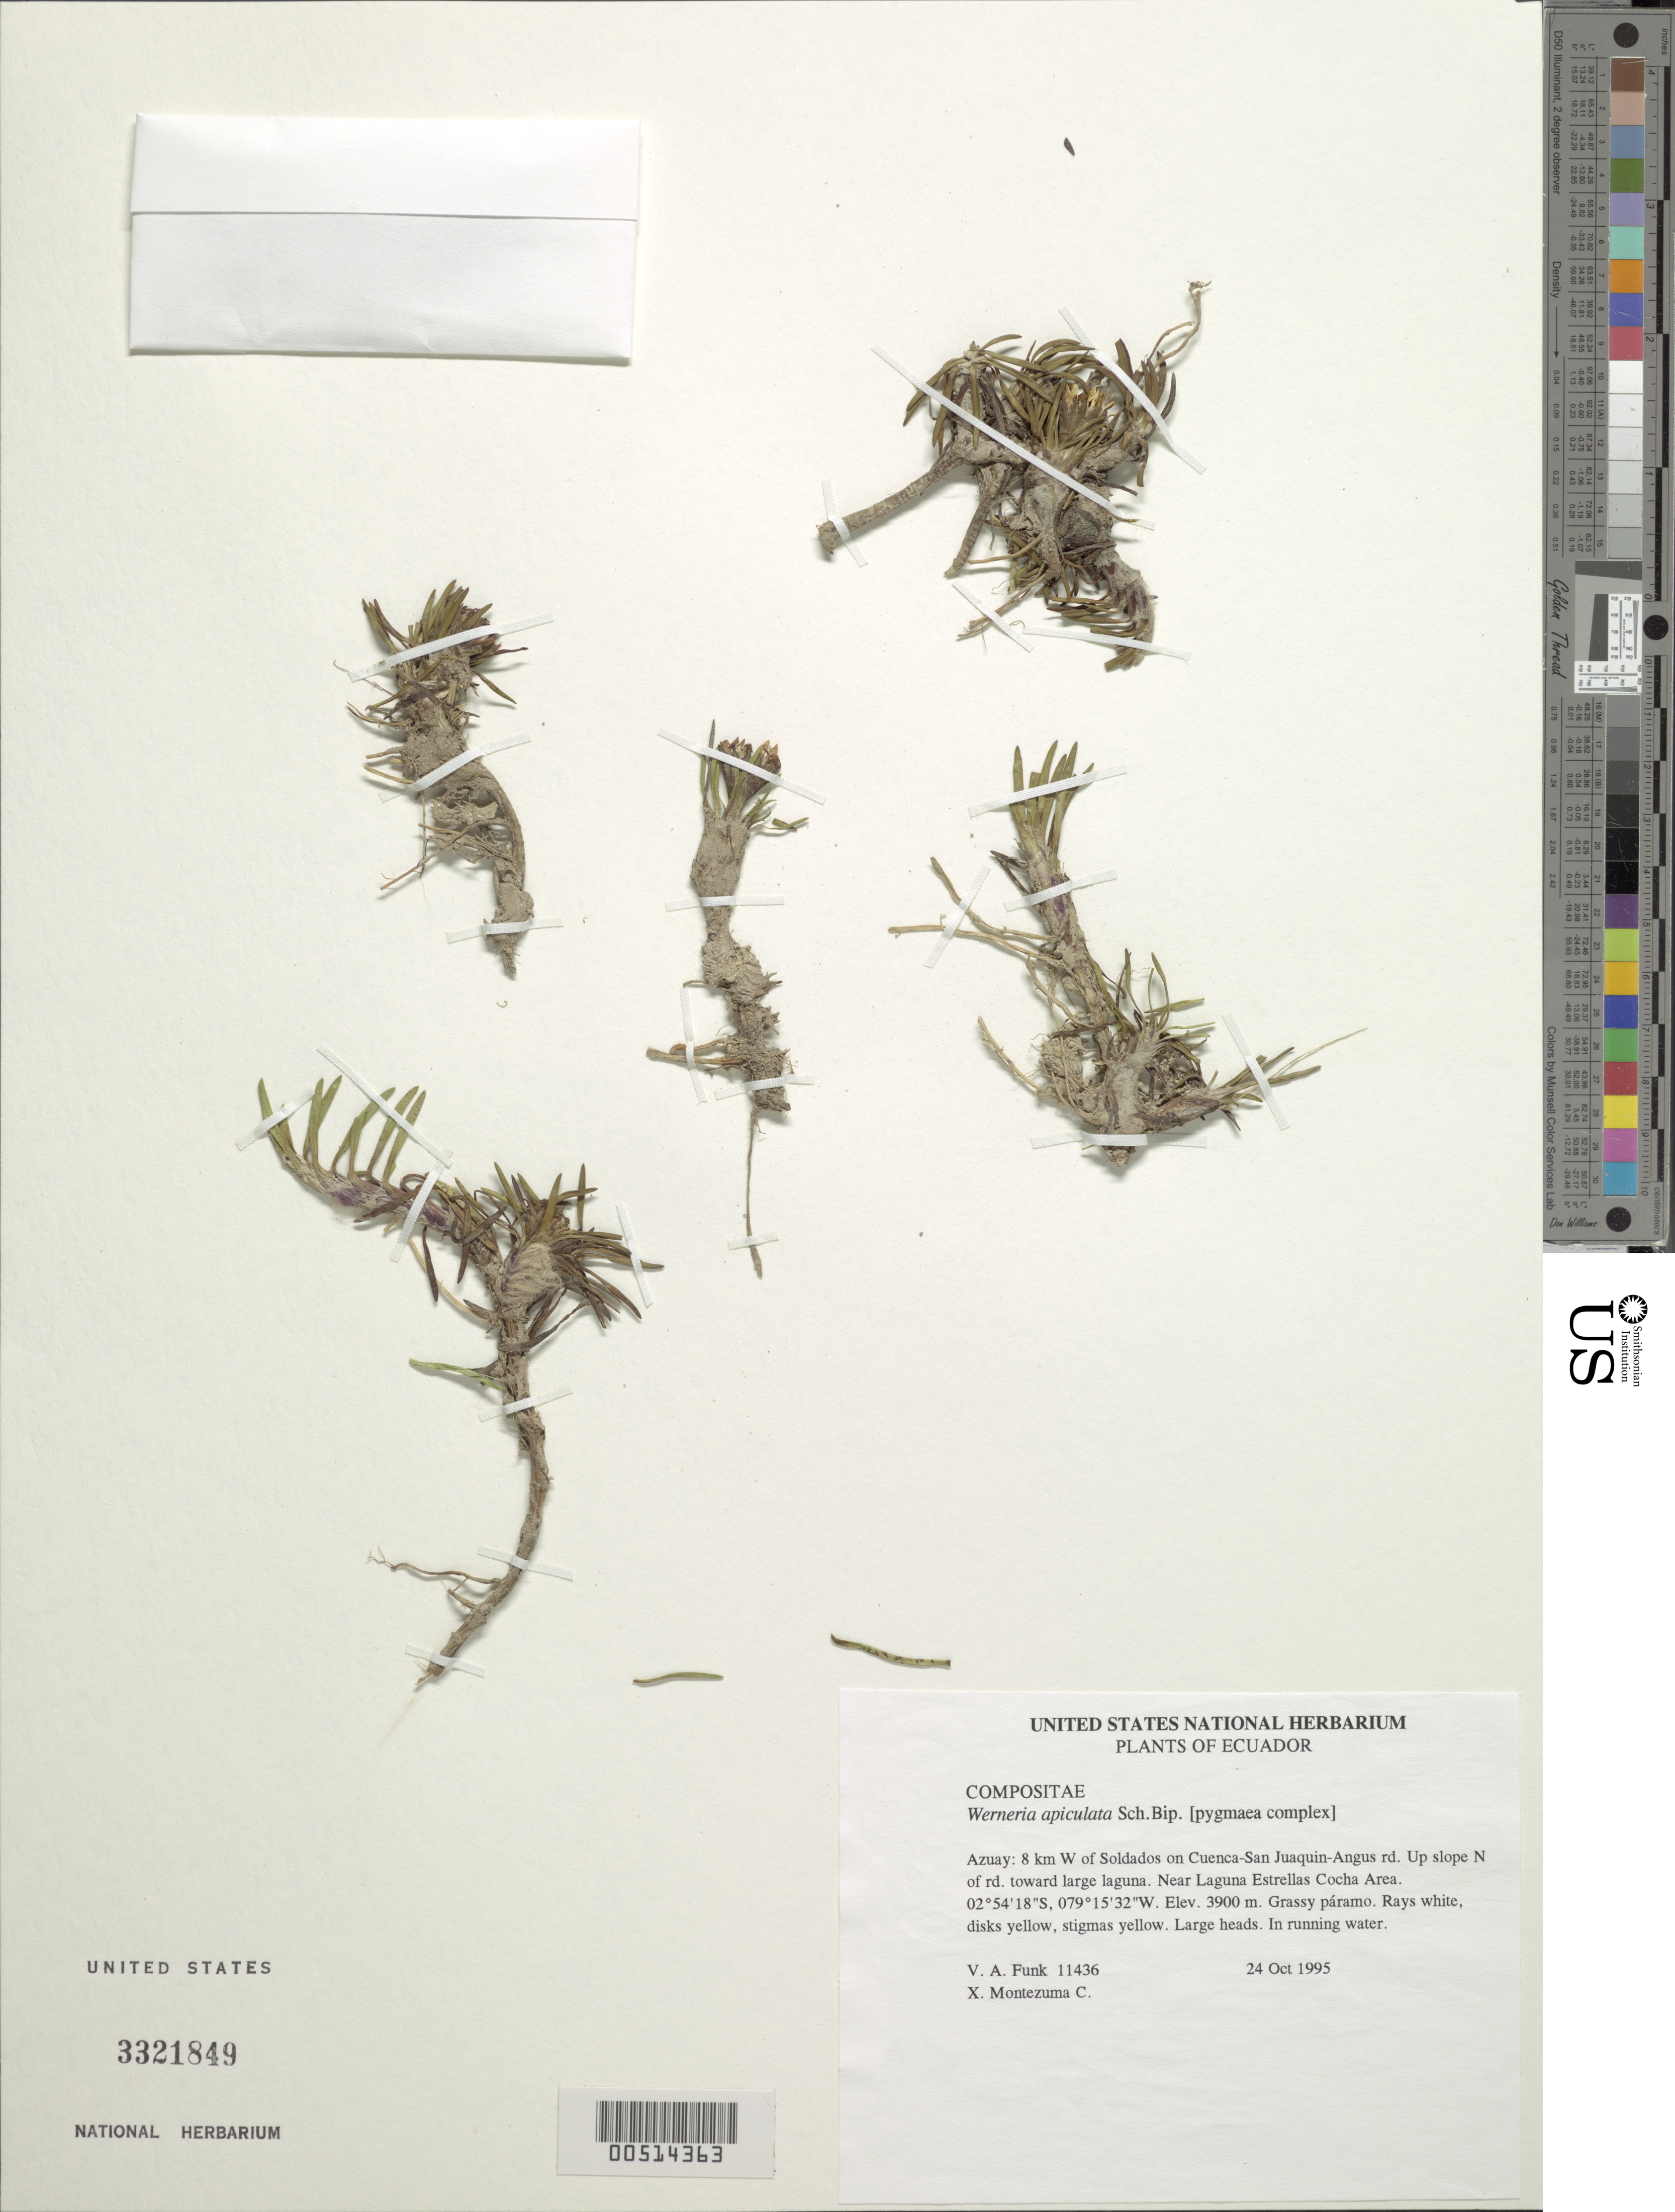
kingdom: Plantae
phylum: Tracheophyta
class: Magnoliopsida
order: Asterales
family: Asteraceae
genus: Werneria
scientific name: Werneria pygmaea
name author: Gillies ex Hook. & Arn.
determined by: Calvo, Joel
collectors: V. Funk & X. Montezuma C.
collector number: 11436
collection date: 1995-10-24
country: Ecuador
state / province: Azuay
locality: Soldados, 8 km W of, on Cuenca-San Juaquin-Angus rd. Up slope N of rd. toward large laguna. Near Laguna Estrellas Cocha Area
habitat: Grassy páramo; in running water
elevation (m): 3900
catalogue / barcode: US 3321849